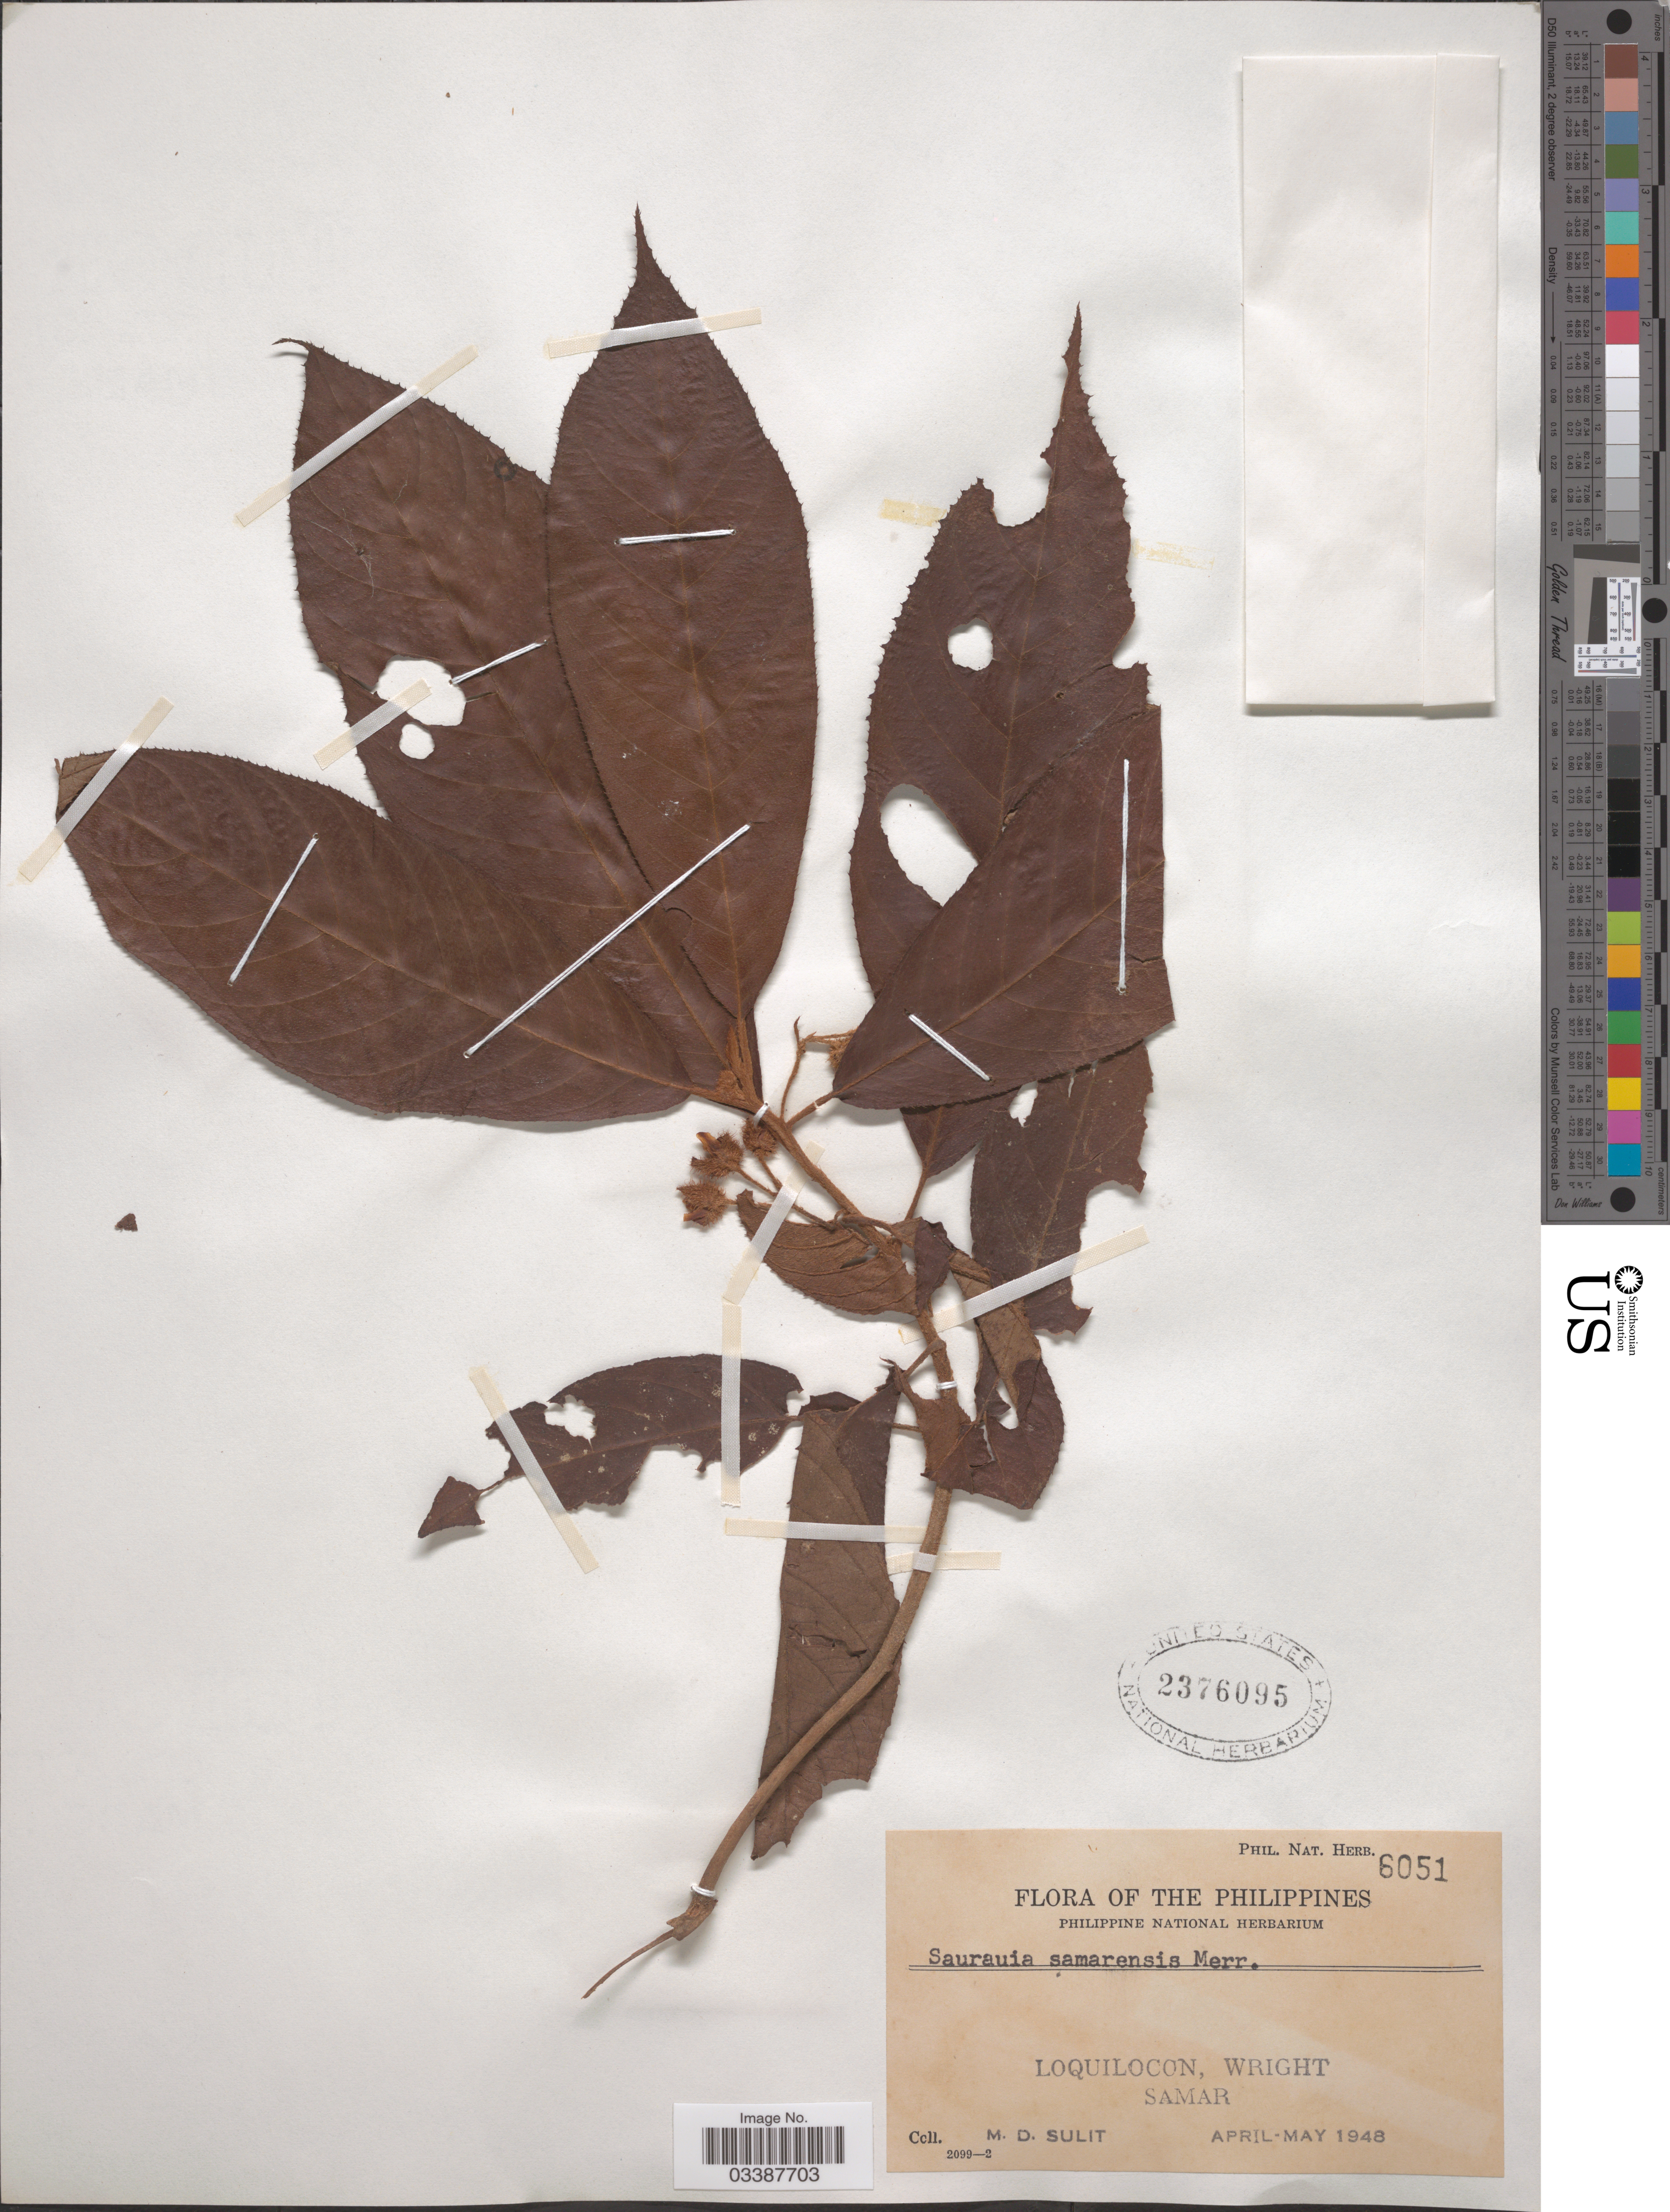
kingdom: Plantae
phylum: Tracheophyta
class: Magnoliopsida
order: Ericales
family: Actinidiaceae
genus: Saurauia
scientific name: Saurauia samarensis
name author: Merr.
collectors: M. Sulit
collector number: Phil. Nat. Herb. 6051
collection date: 1948-04/1948-05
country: Philippines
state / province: Eastern Visayas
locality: Loquilocon, Wright, Samar.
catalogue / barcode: US 2376095